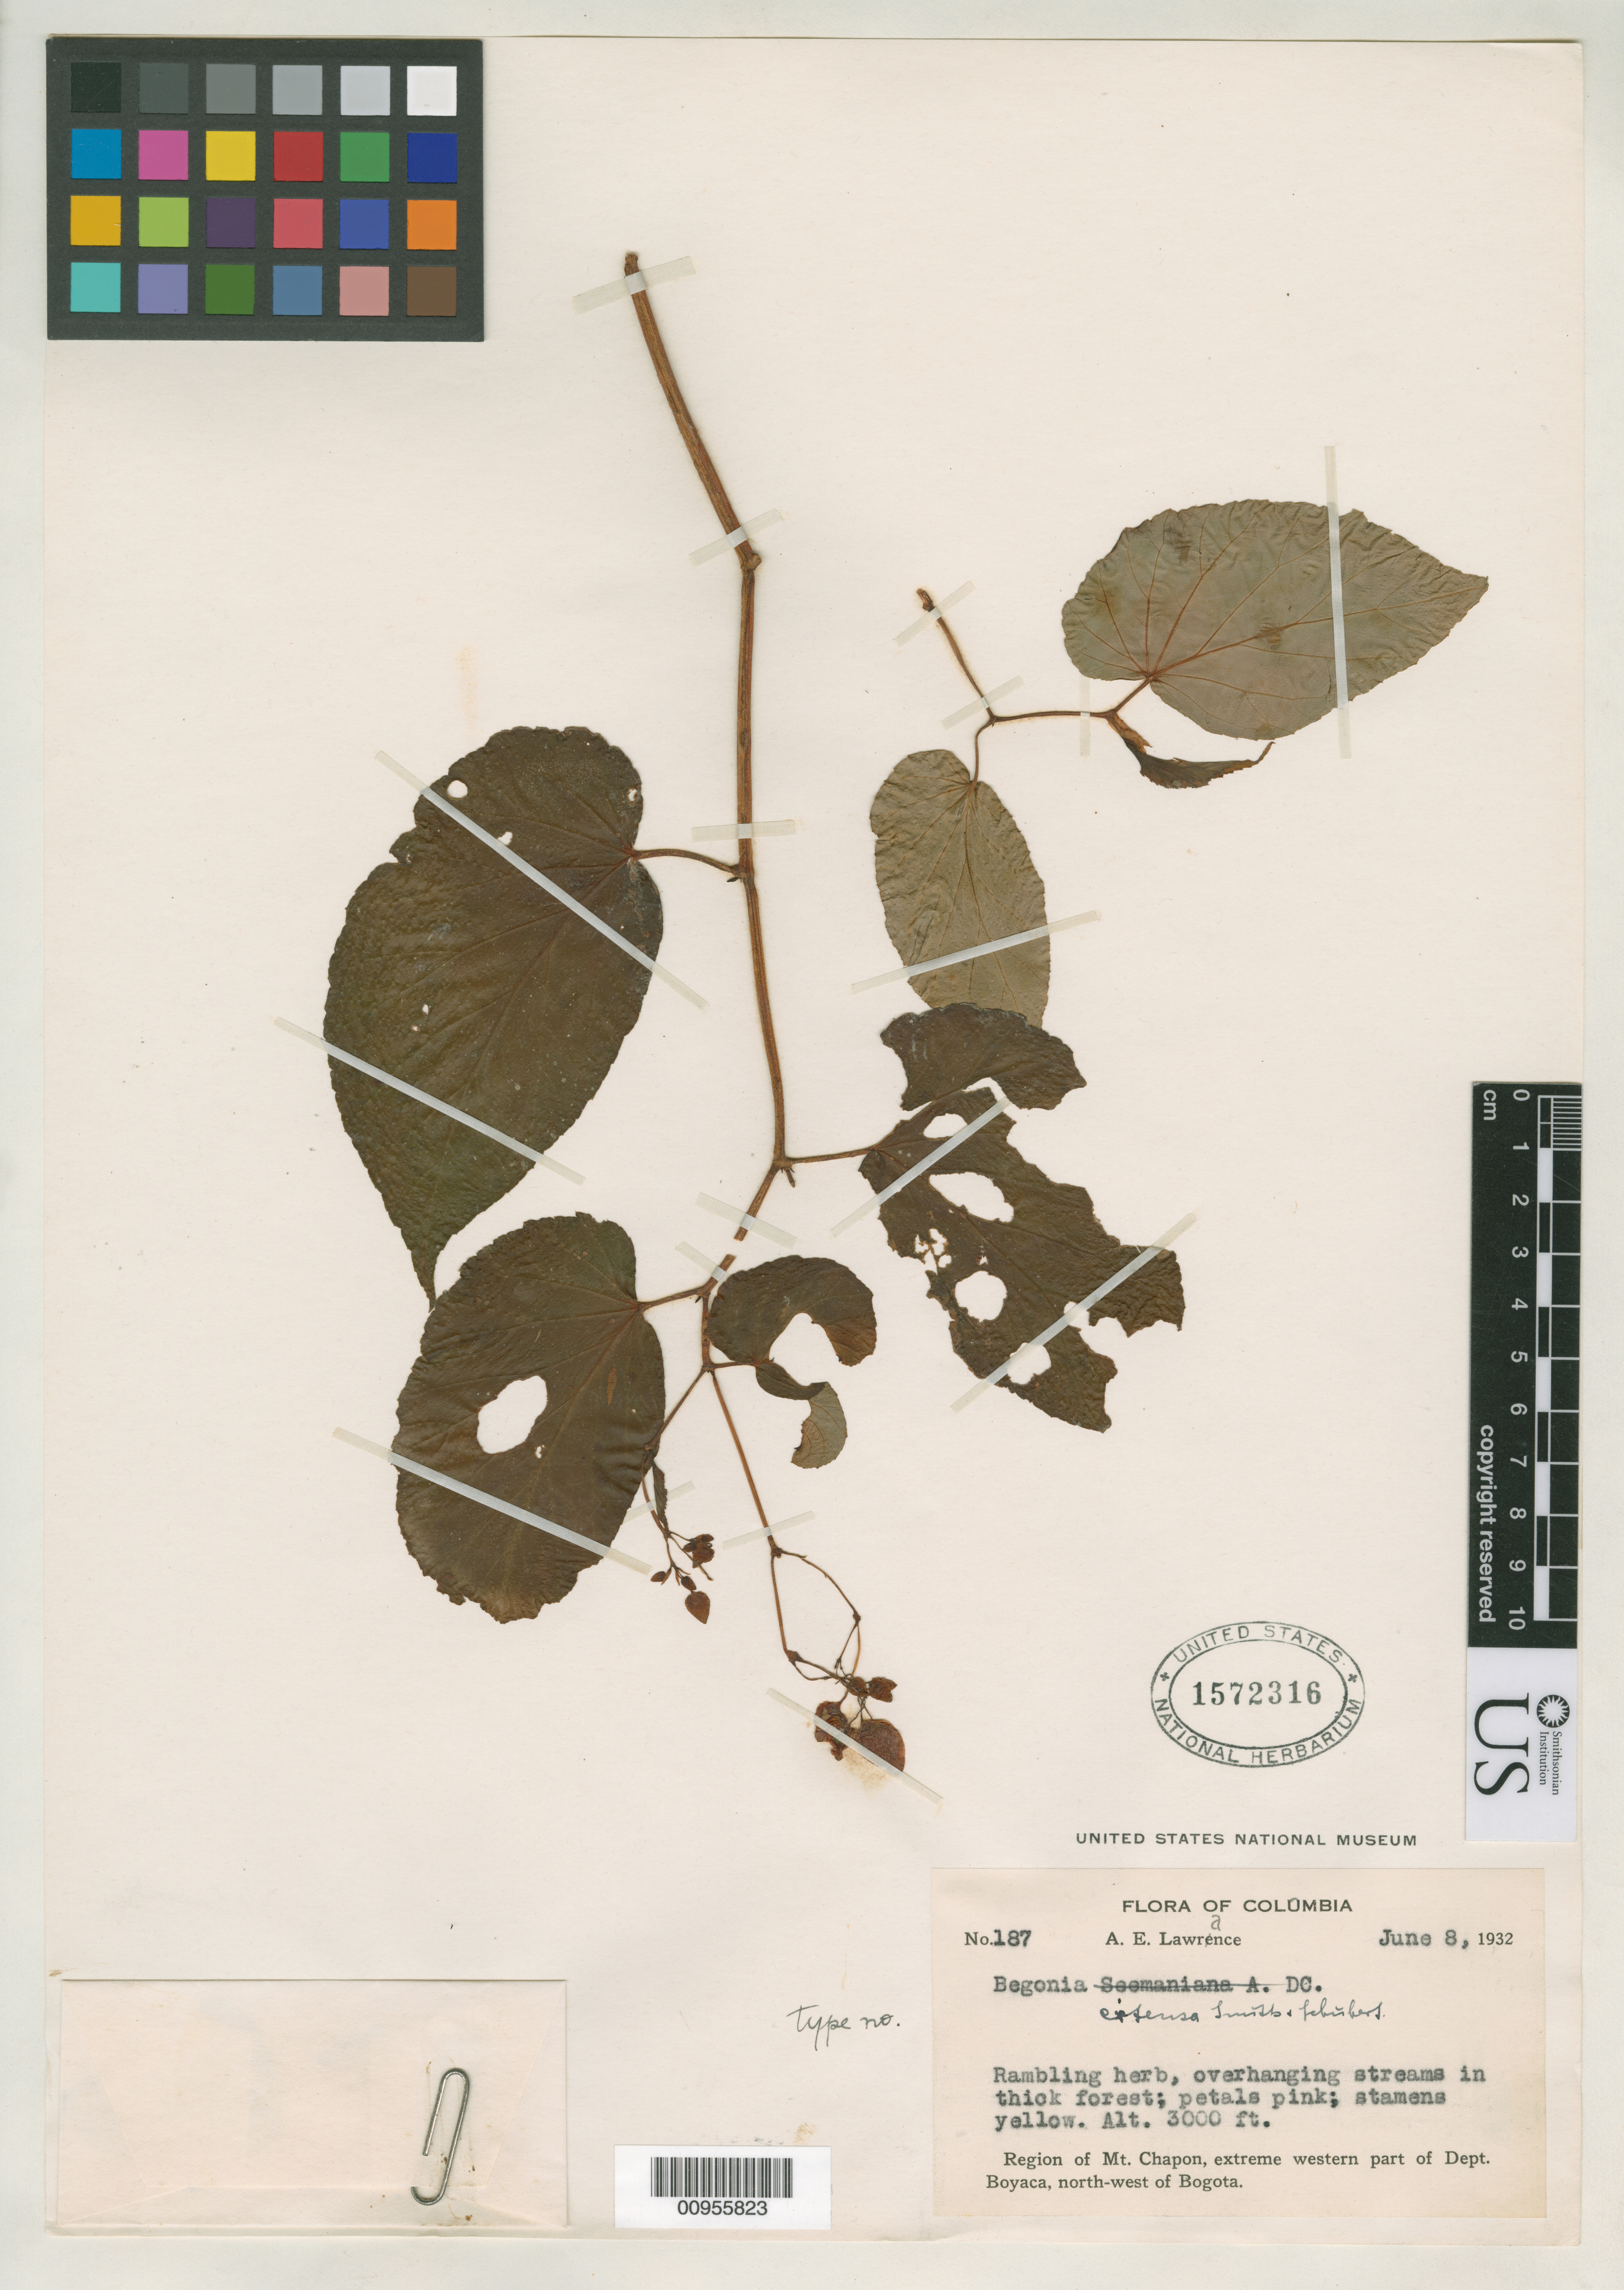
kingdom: Plantae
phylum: Tracheophyta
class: Magnoliopsida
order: Cucurbitales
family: Begoniaceae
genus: Begonia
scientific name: Begonia extensa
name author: L.B. Sm. & B.G. Schub.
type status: Isotype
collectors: A. Lawrance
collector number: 187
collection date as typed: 08 Jun 1932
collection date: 1932-06-08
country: Colombia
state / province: Boyacá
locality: Region of Mt. Chapon, extreme W part of Boyaca Dept., NW of Bogota.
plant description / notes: Collector name misspelled "Lawrence" on label.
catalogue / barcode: US 1572316